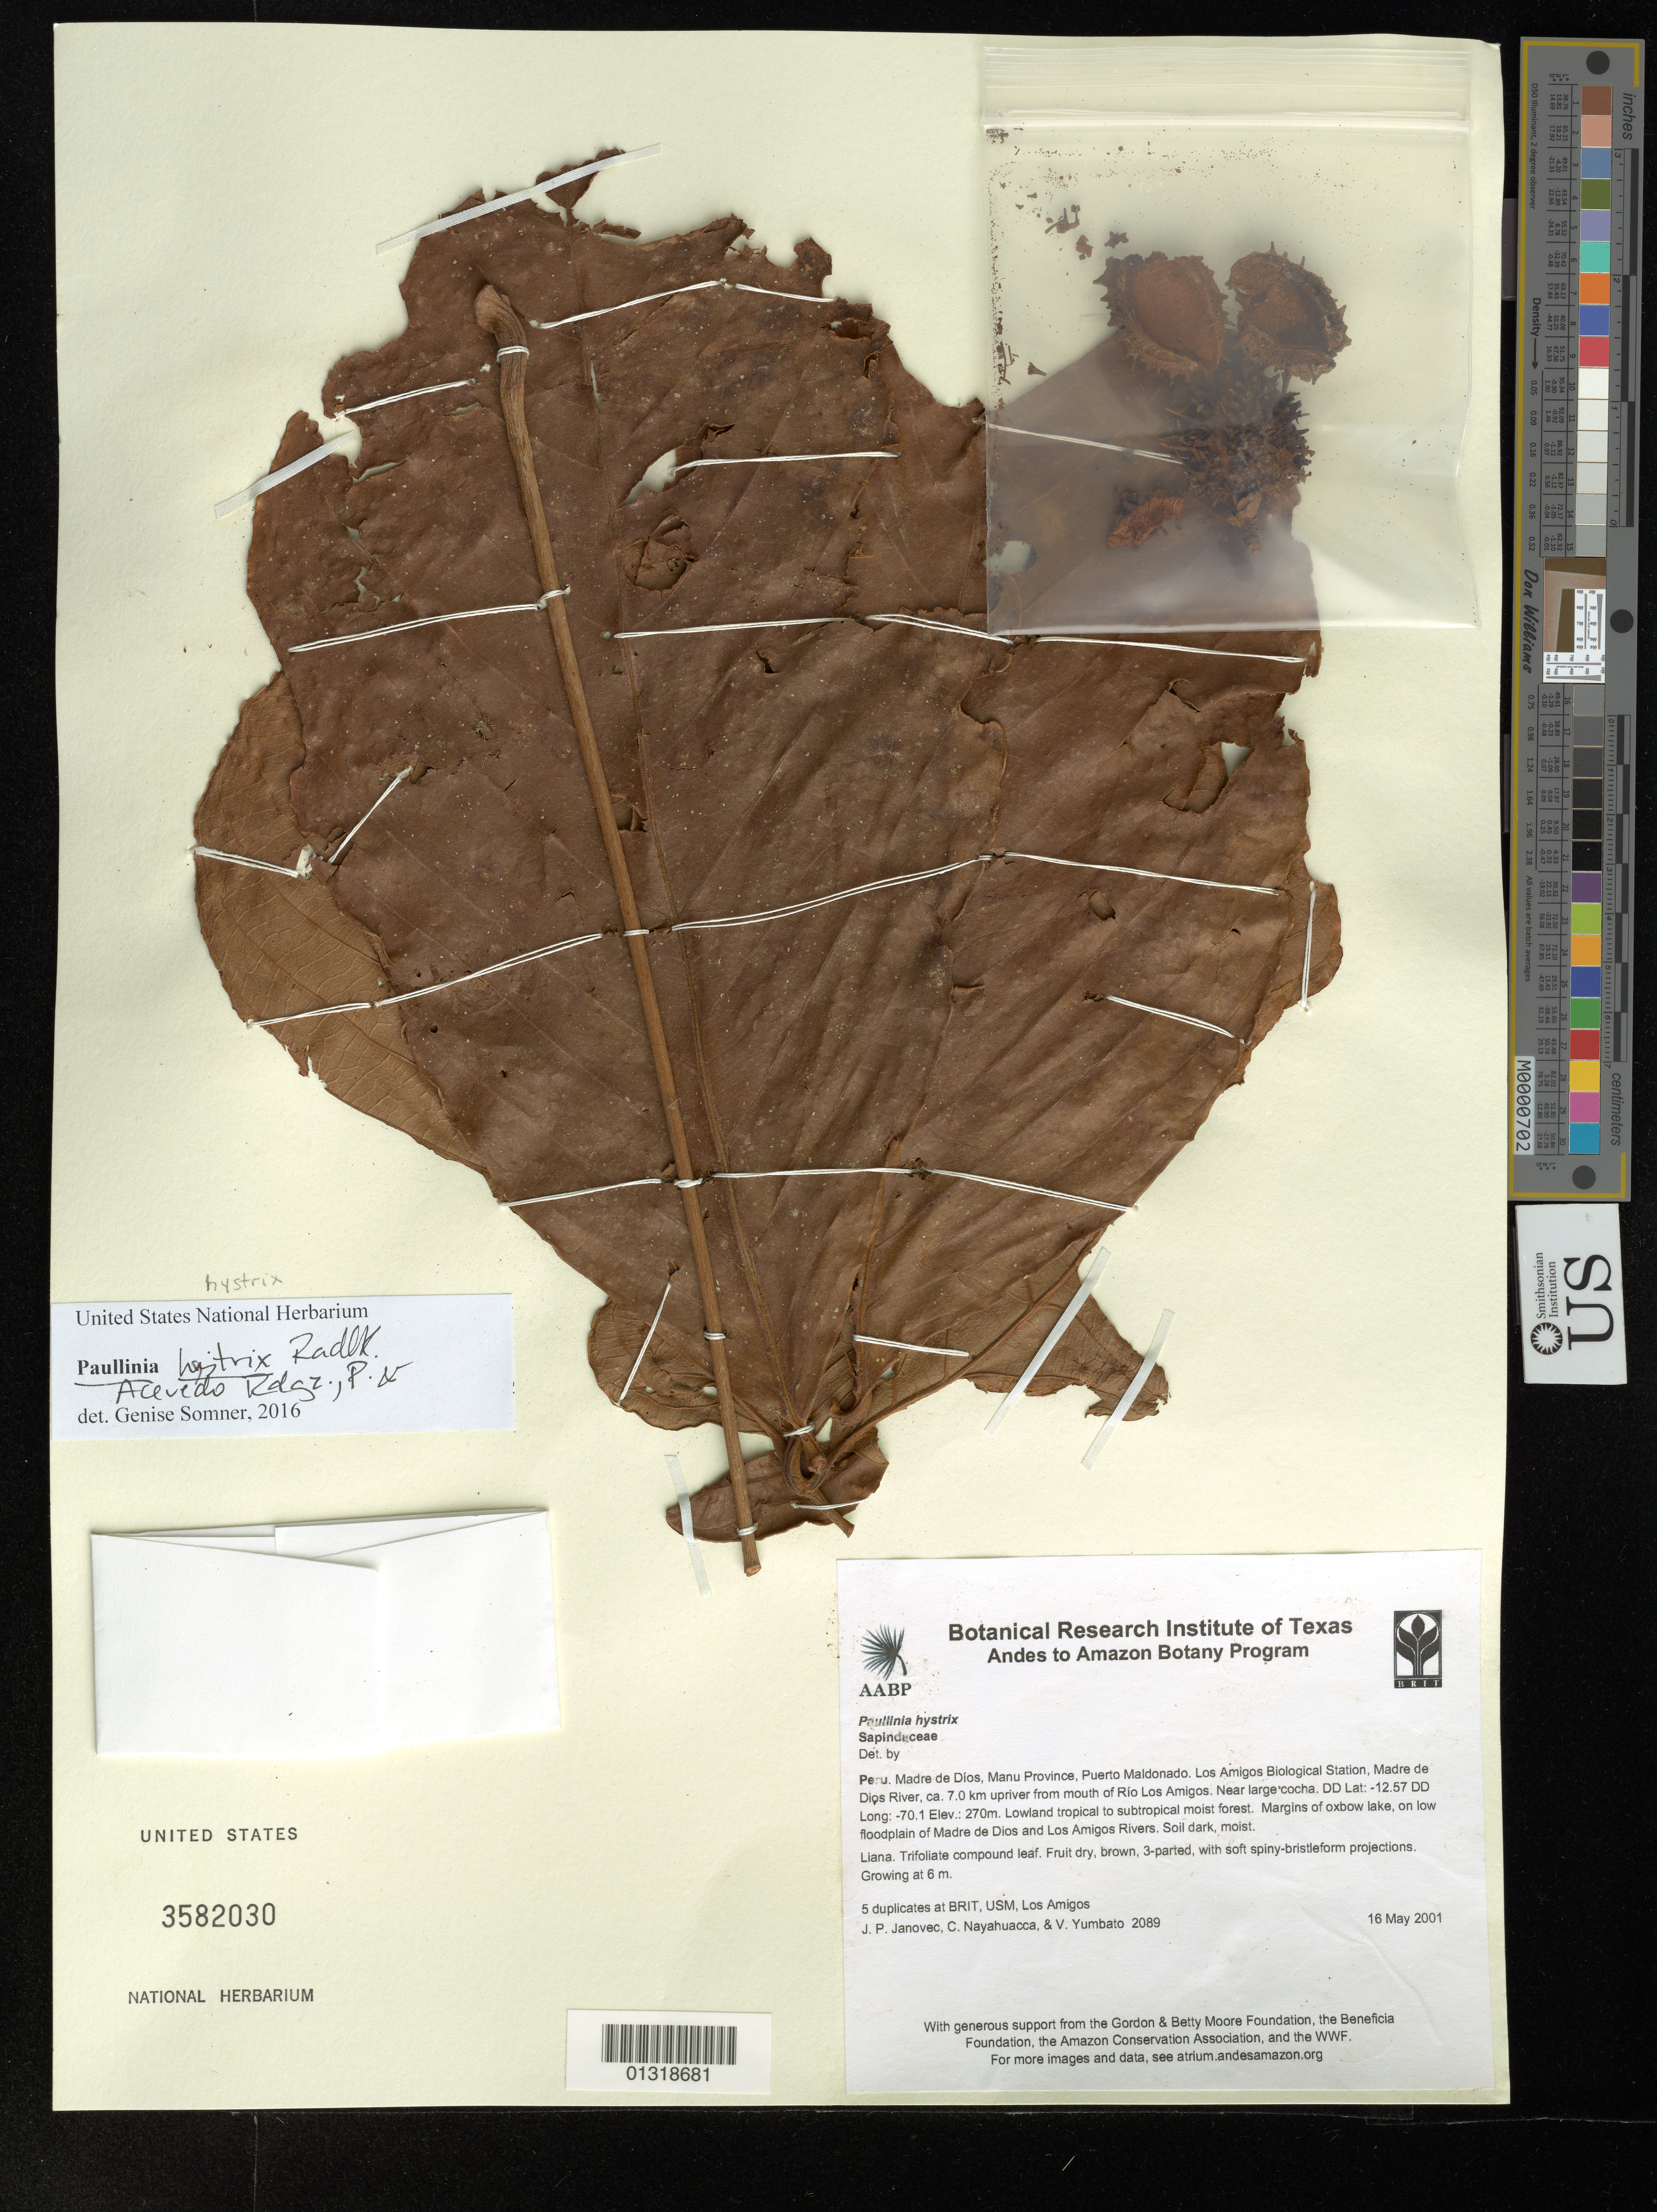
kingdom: Plantae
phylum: Tracheophyta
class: Magnoliopsida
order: Sapindales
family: Sapindaceae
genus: Paullinia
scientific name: Paullinia hystrix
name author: Radlk.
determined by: Acevedo-Rodríguez, P.; Somner, G. V.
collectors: J. P. Janovec, C. Nayahuacca & V. Yumbato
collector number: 2089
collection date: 2001-05-16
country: Peru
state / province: Madre de Dios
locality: Manu Province, Puerto Maldonado. Los Amigos Biological Station. Madre de Dios river, ca. 7.0 km upriver from mouth of rio Los Amigos. Near large cocha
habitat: Lowland tropical to subtropical moist forest. margins of oxbow lake, on low floodplain. Soil dark, moist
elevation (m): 270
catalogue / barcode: US 3582030